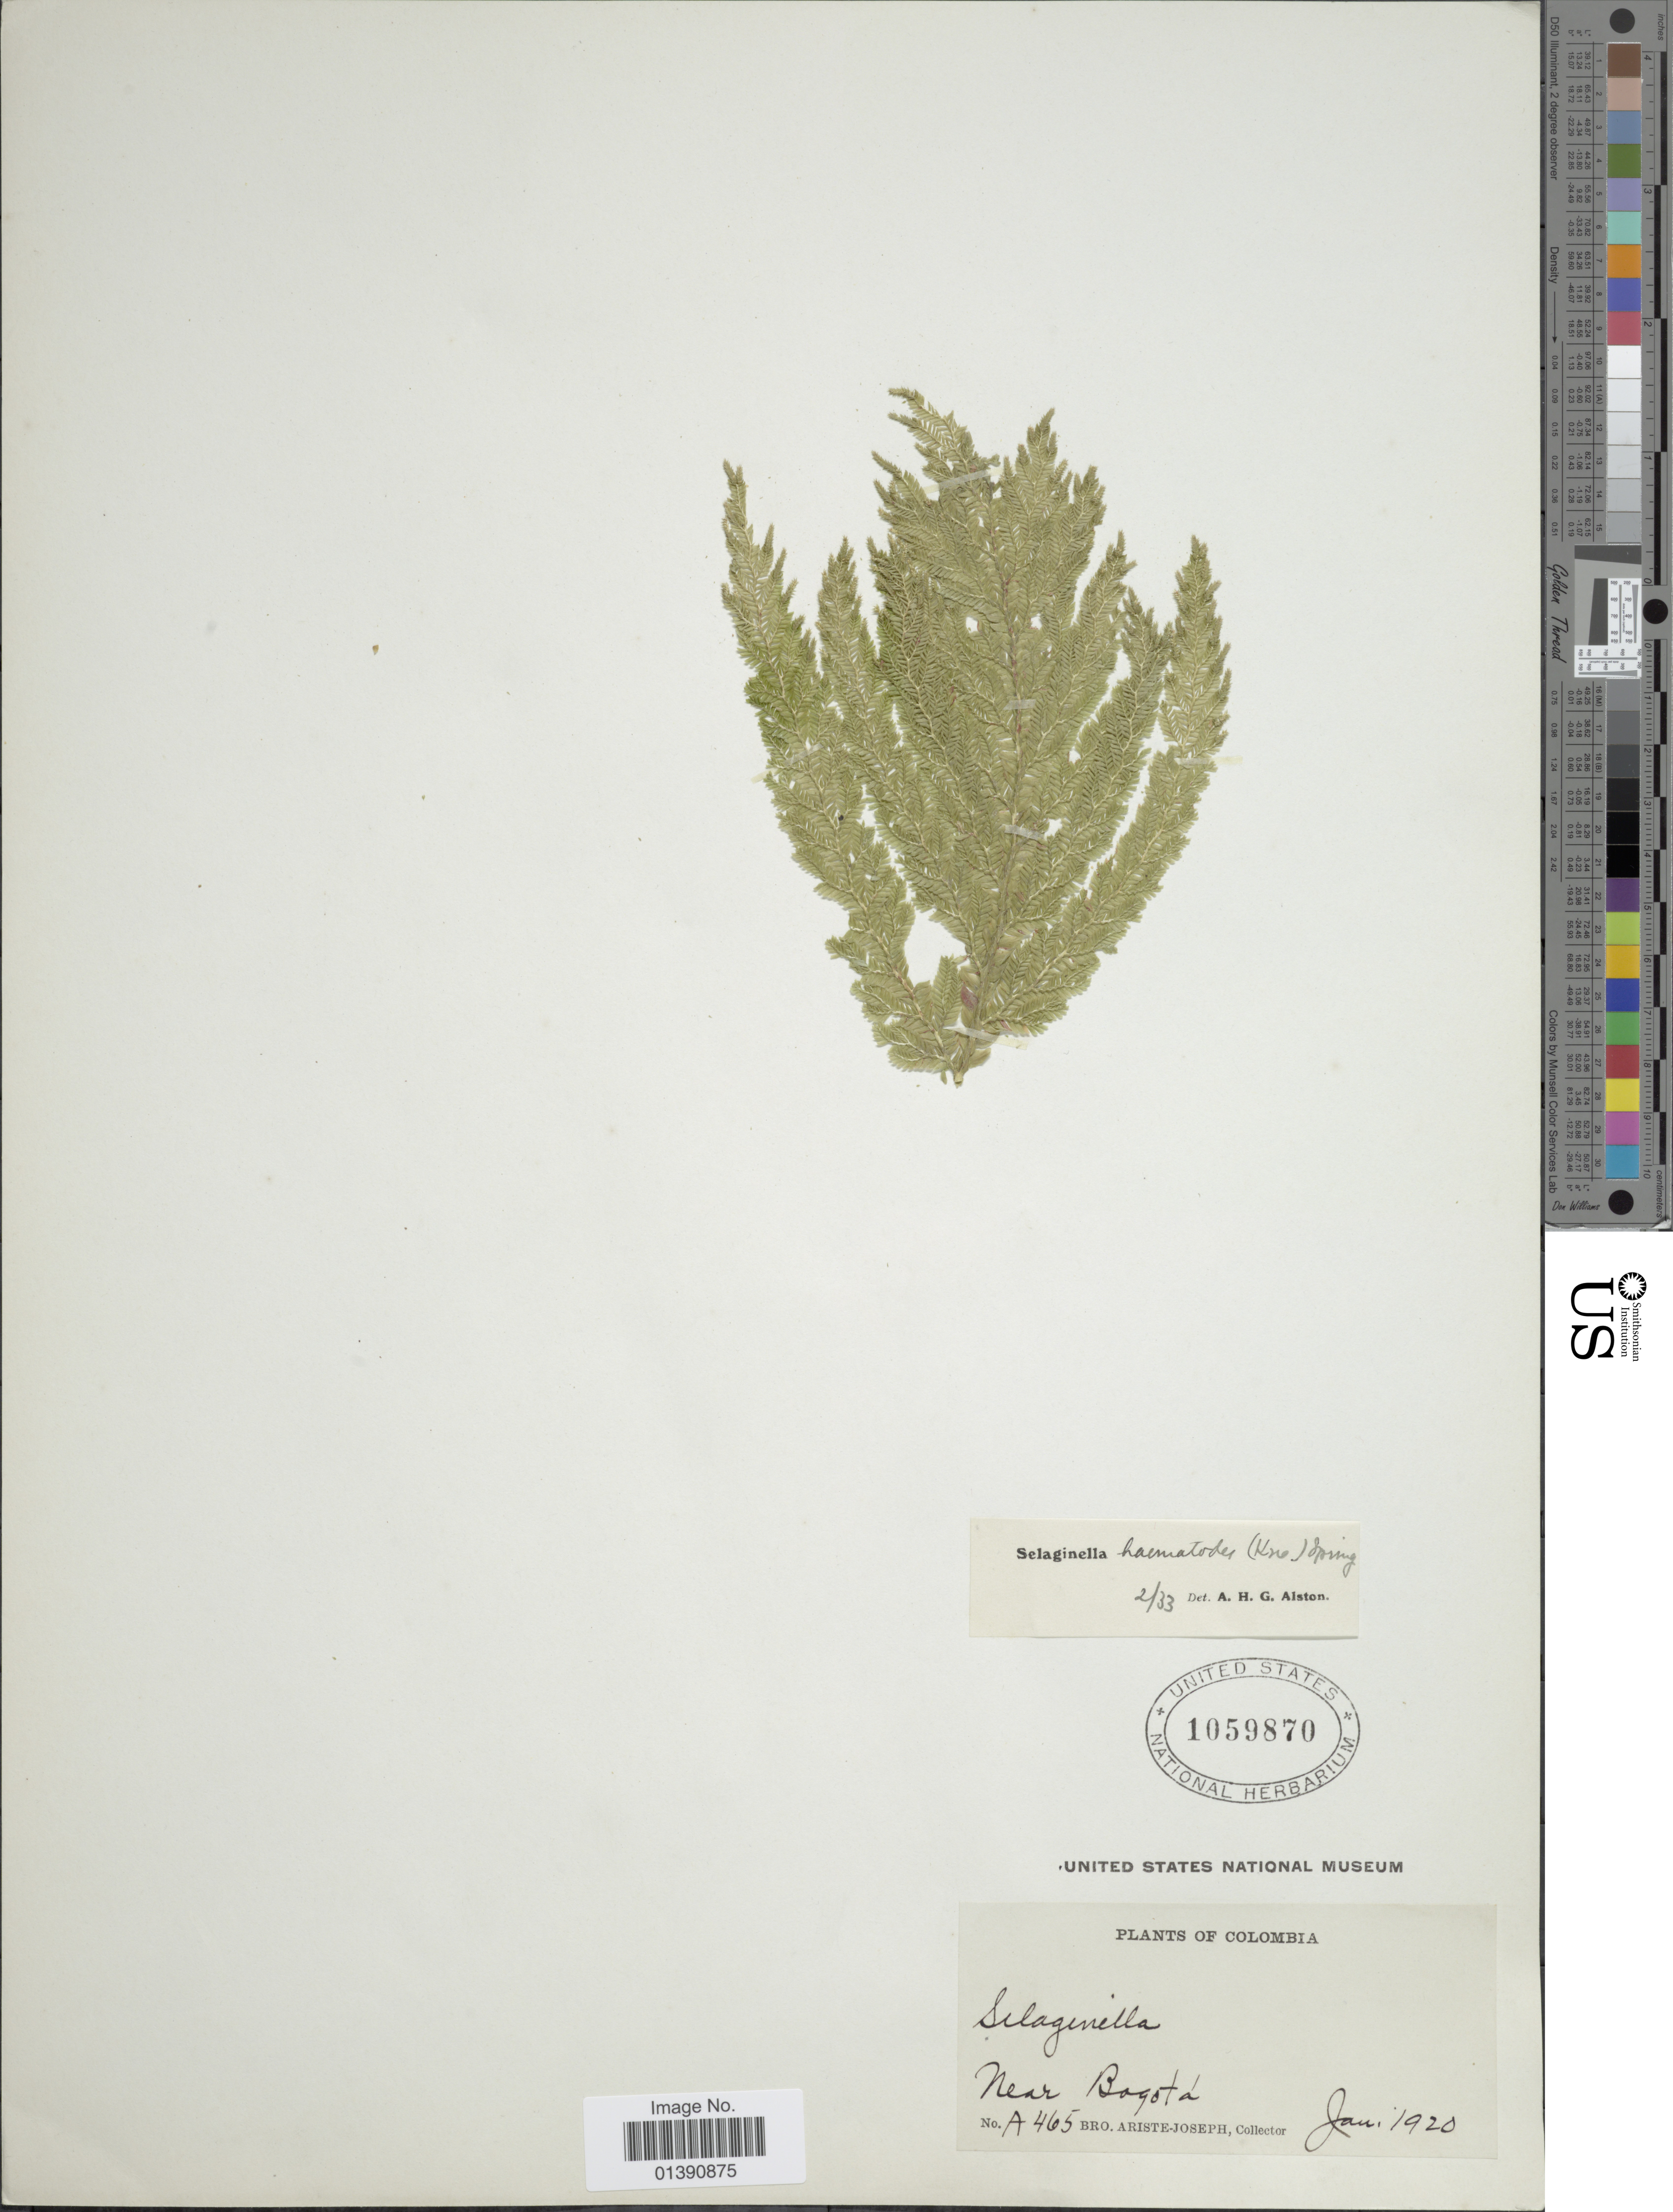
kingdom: Plantae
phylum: Tracheophyta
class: Lycopodiopsida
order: Selaginellales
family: Selaginellaceae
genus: Selaginella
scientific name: Selaginella haematodes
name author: (Kunze) Spring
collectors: Bro. Ariste-Joseph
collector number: A 465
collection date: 1920-01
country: Colombia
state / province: Bogota D.C.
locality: Near Bogotá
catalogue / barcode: US 1059870